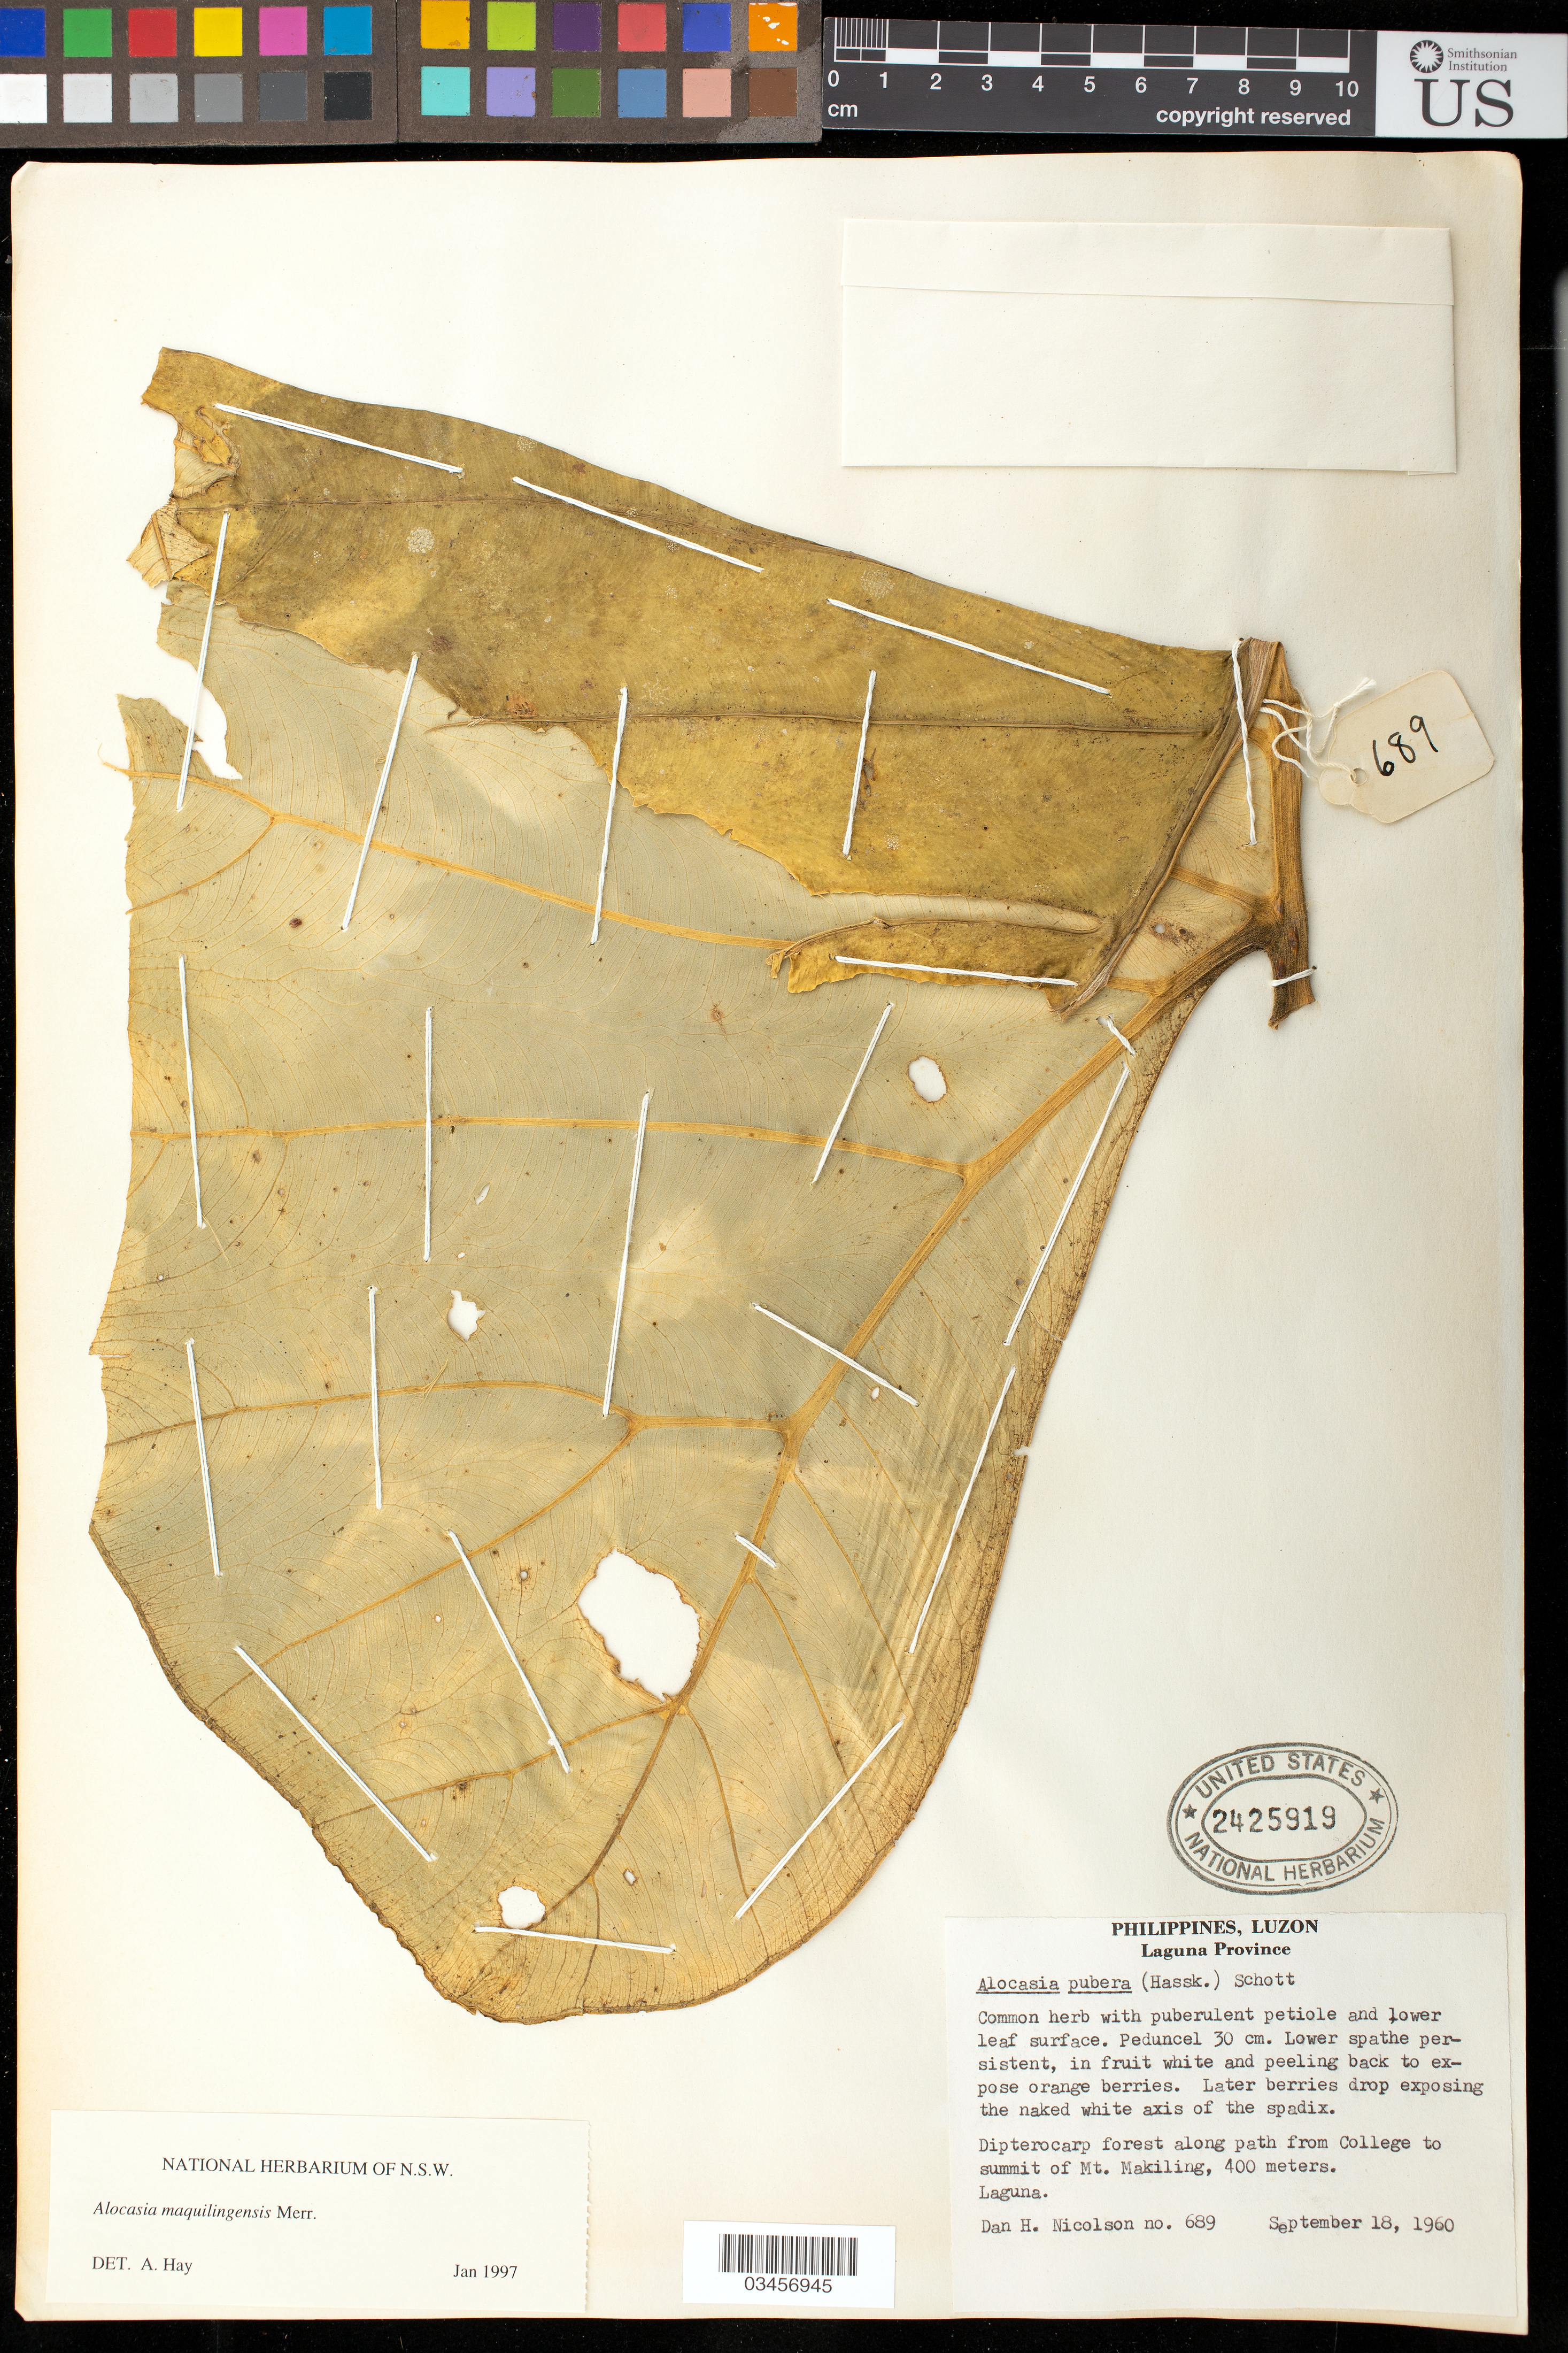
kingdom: Plantae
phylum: Tracheophyta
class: Liliopsida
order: Alismatales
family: Araceae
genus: Alocasia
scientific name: Alocasia maquilingensis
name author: (L.) Merr.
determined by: Hay, A.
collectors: D. H. Nicolson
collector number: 689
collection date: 1960-09-18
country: Philippines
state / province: Calabarzon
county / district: Laguna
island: Luzon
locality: Path from College to summit of Mt. Makiling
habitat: Dipterocarp forest along path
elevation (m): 400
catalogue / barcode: US 2425919